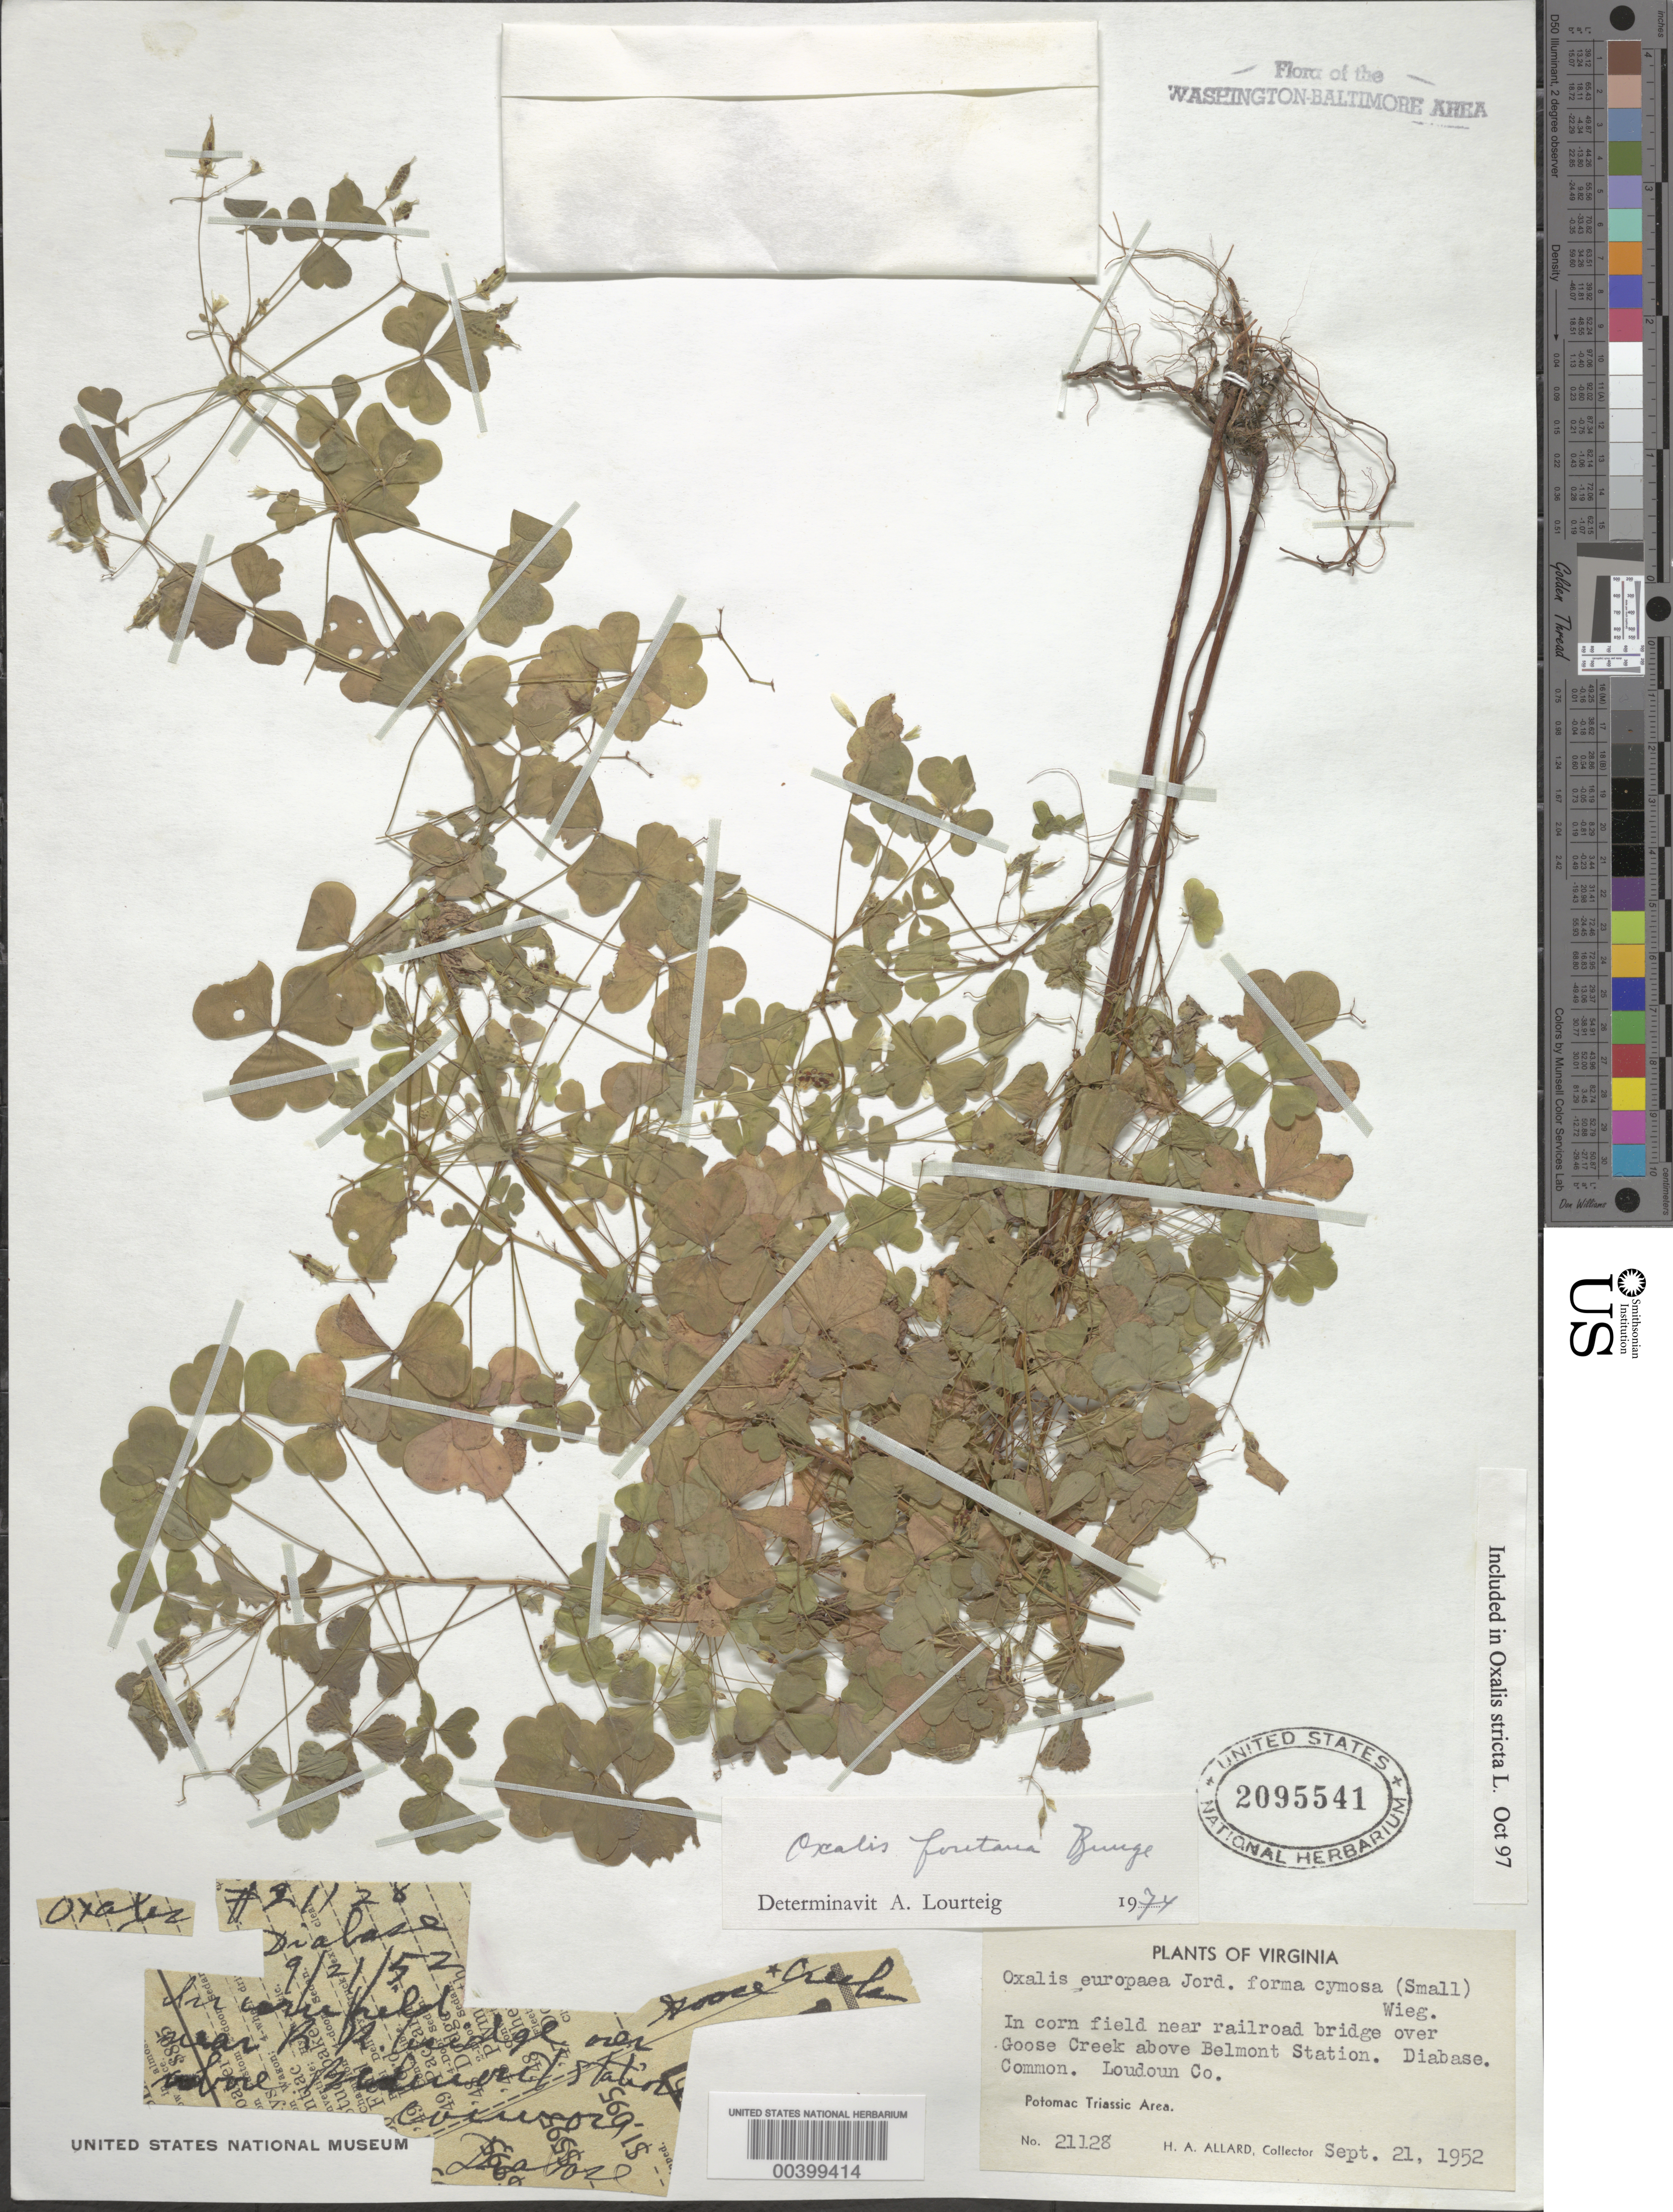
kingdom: Plantae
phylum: Tracheophyta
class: Magnoliopsida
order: Oxalidales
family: Oxalidaceae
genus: Oxalis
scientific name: Oxalis stricta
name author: L.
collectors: H. A. Allard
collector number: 21128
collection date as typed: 21 Sep 1952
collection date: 1952-09-21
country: United States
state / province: Virginia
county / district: Loudoun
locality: Goose Creek above Belmont Station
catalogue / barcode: US 2095541